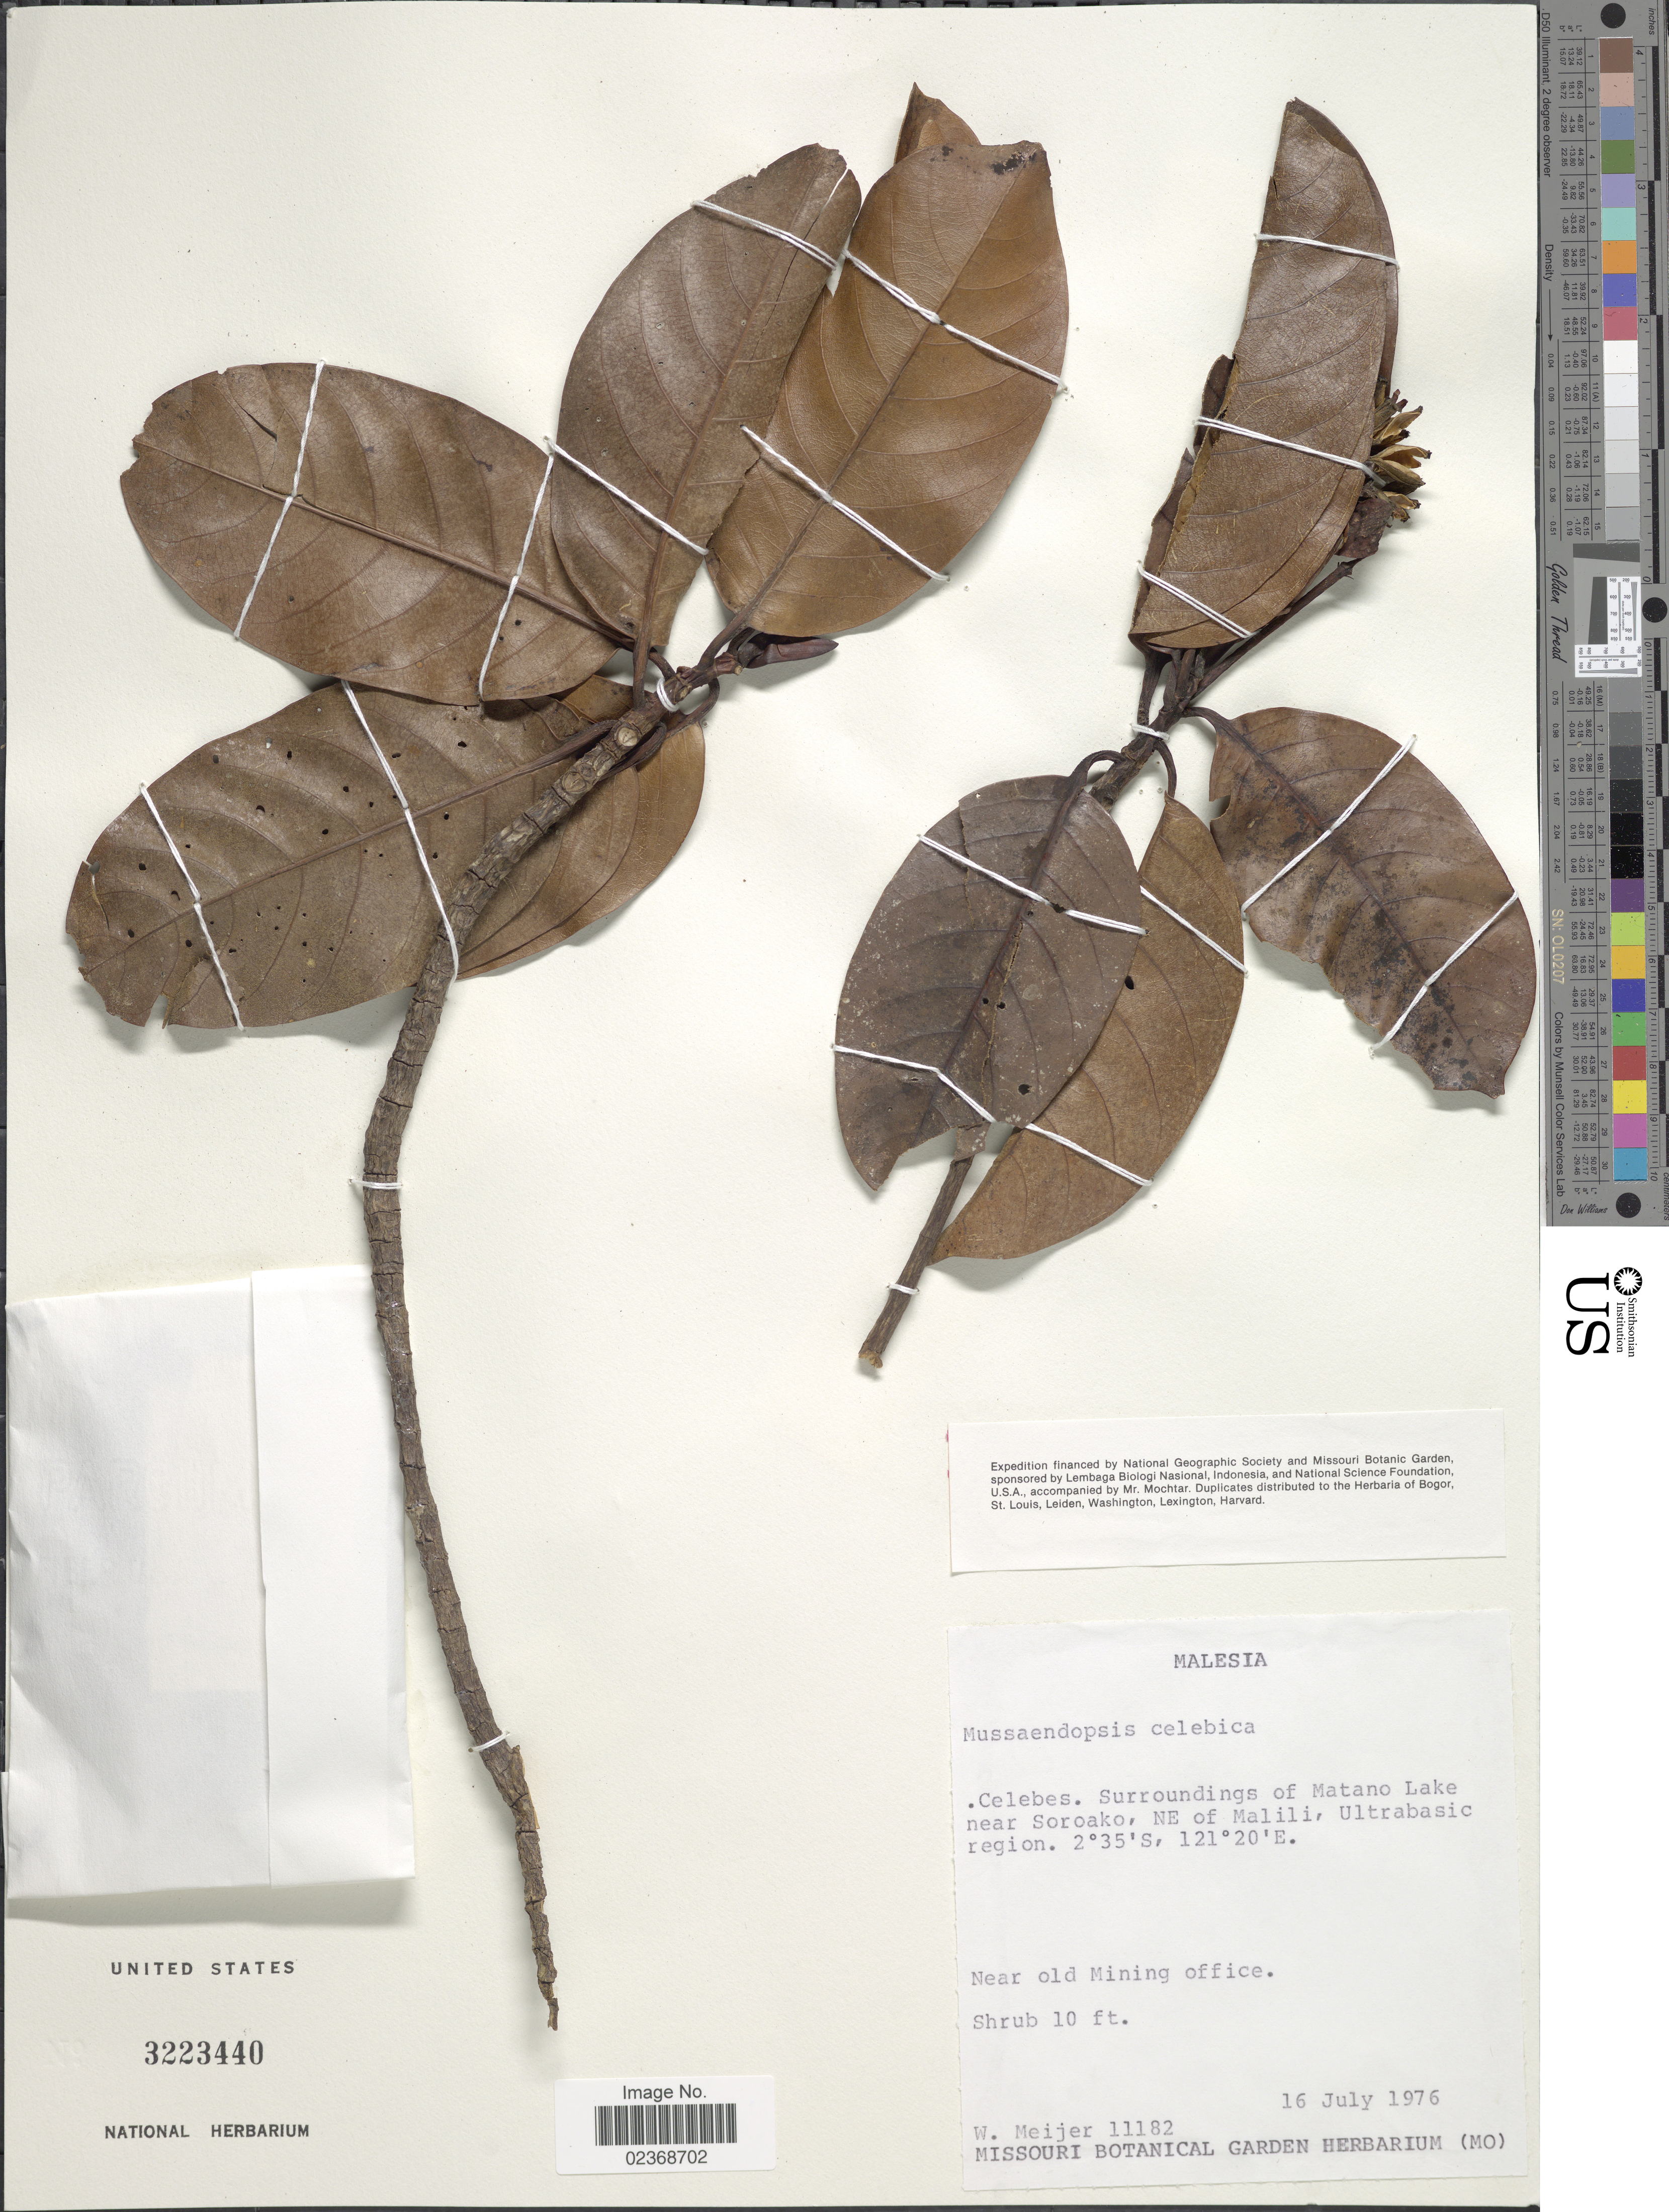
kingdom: Plantae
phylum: Tracheophyta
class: Magnoliopsida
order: Gentianales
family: Rubiaceae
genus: Mussaendopsis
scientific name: Mussaendopsis celebica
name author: Bremek.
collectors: W. Meijer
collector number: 11182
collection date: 1976-07-16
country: Indonesia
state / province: Sulawesi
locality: Malesia, Celebes. Surroundings of Matano Lake near Soroako, NE of Malili, Ultrabasic region, near old Mining Office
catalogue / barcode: US 3223440